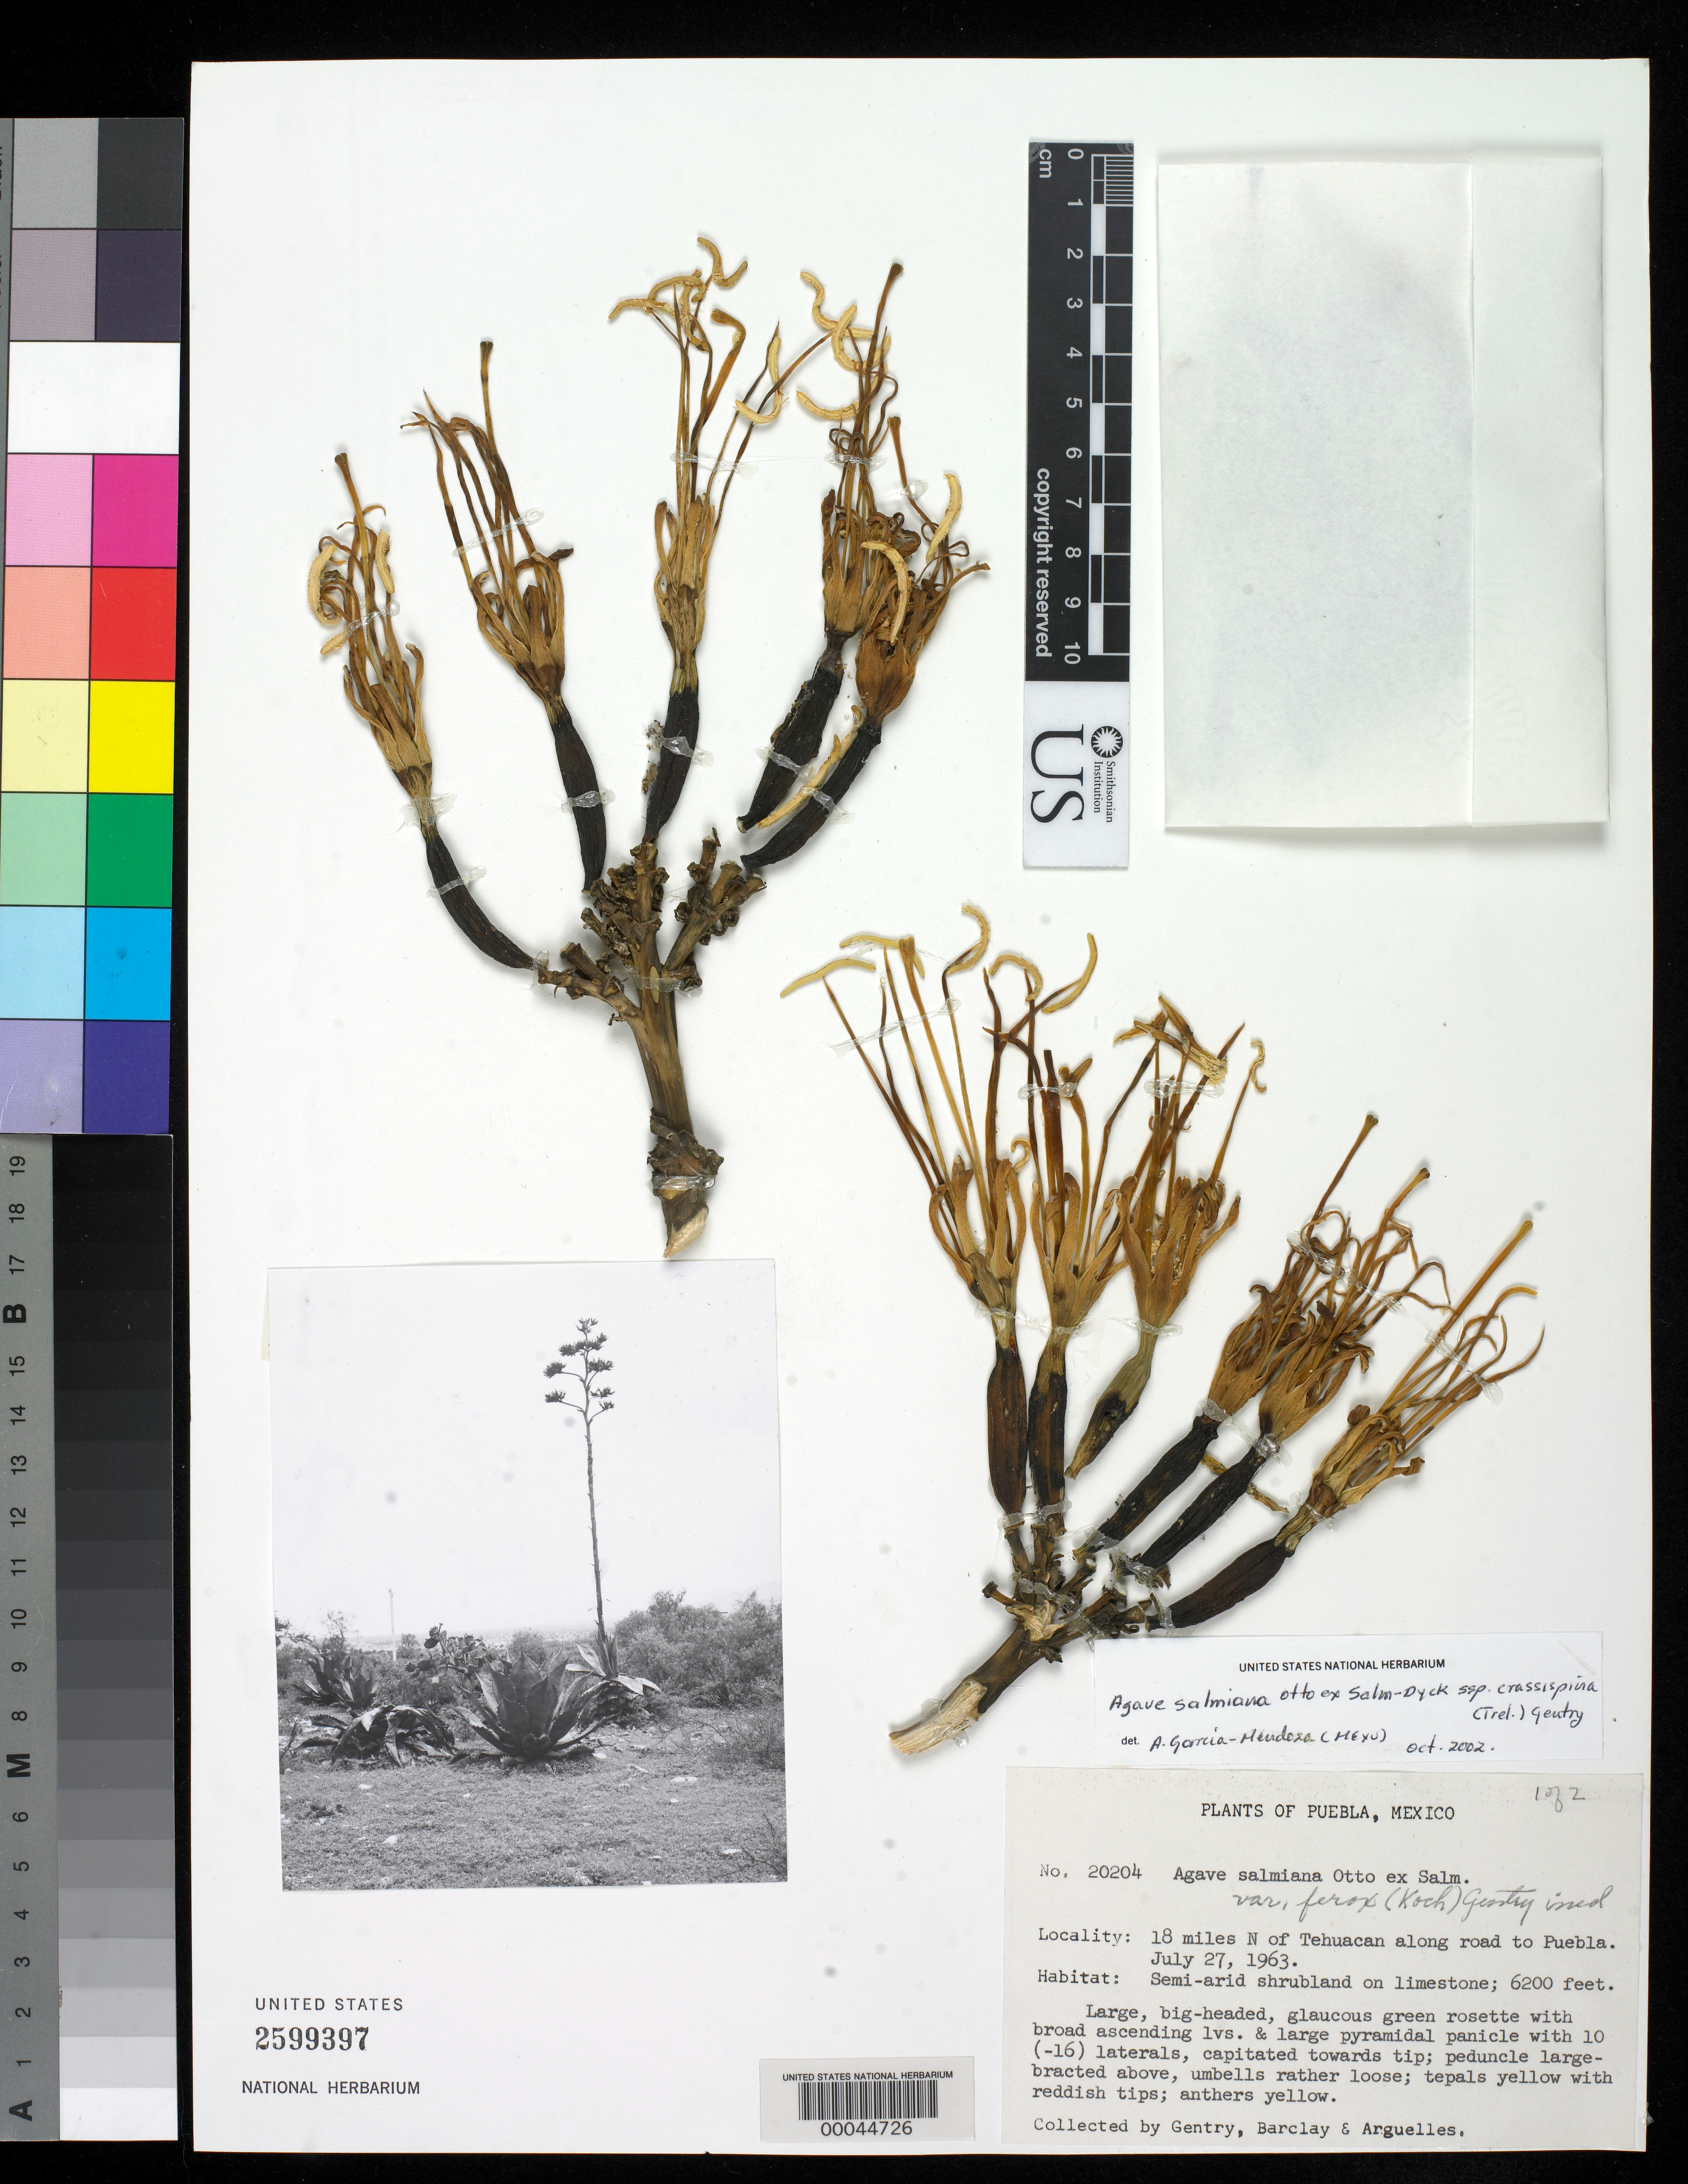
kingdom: Plantae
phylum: Tracheophyta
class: Liliopsida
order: Asparagales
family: Asparagaceae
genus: Agave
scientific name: Agave salmiana subsp. crassispina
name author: (Trel.) Gentry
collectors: H. S. Gentry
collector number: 20204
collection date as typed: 27 Jul 1963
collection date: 1963-07-27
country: Mexico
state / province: Puebla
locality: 18 mi N of Tehuacan along road to Puebla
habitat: Semi-arid shrubland on limestone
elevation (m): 1890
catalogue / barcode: US 2599397